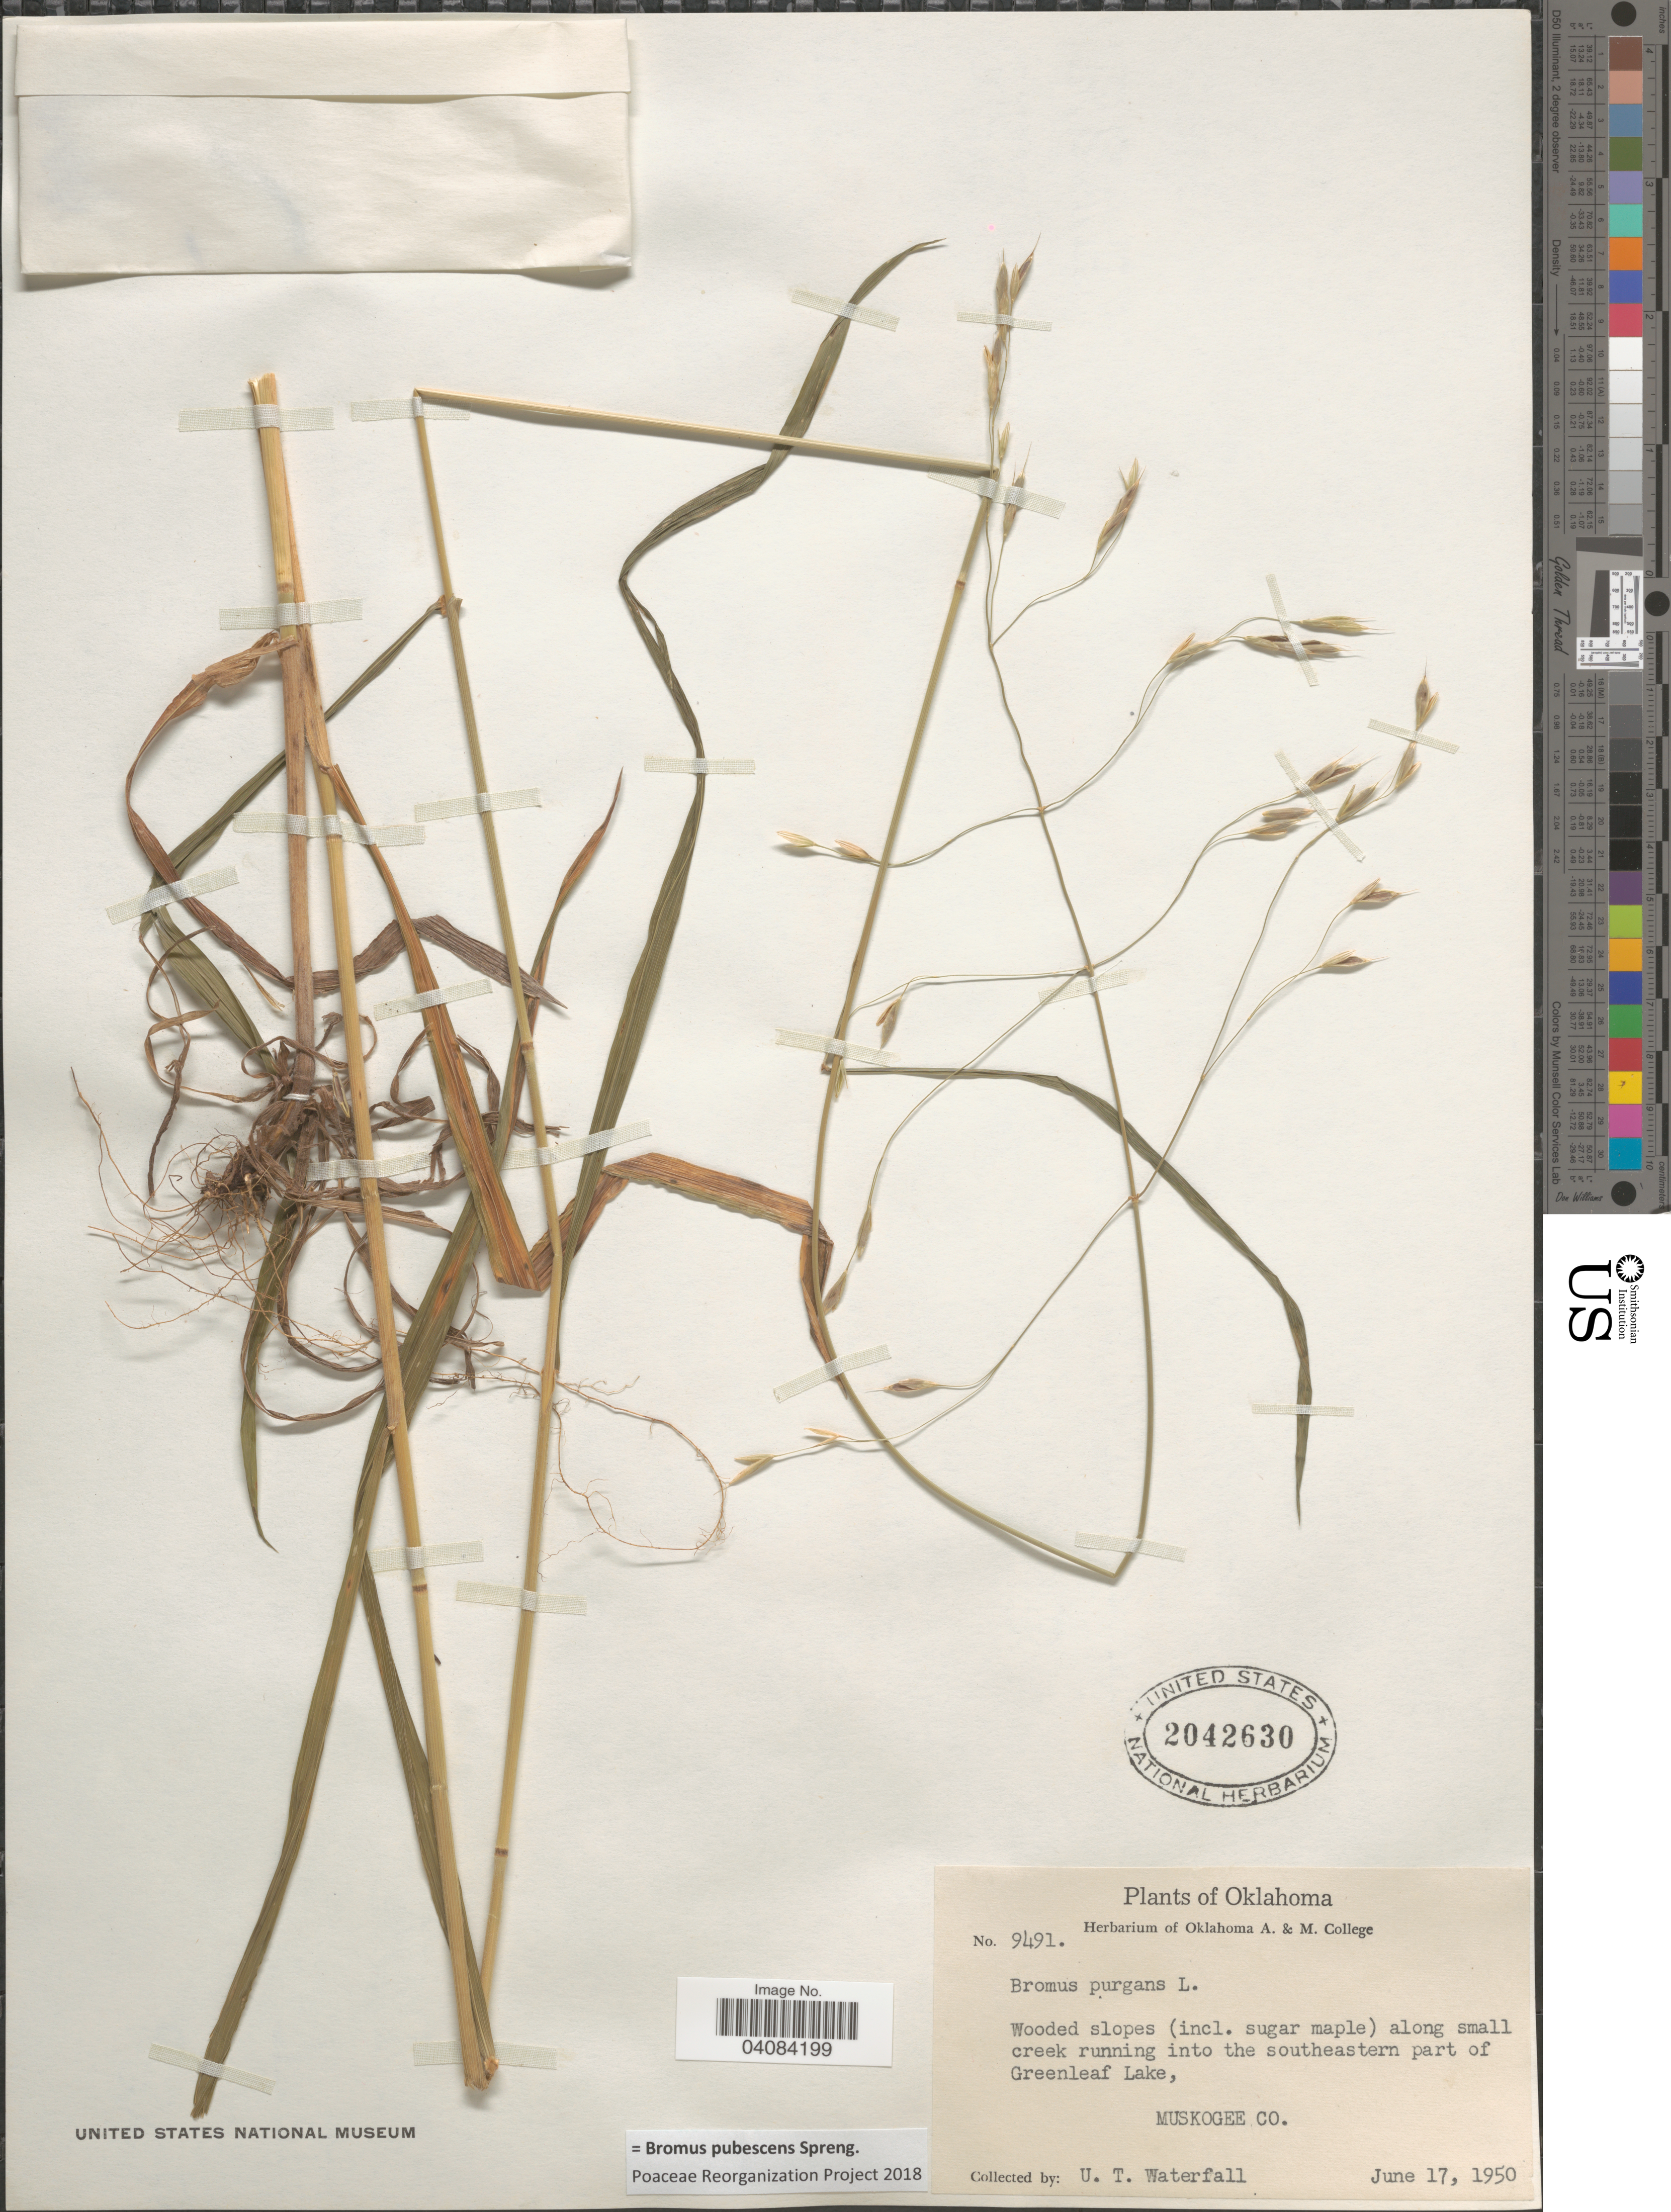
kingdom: Plantae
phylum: Tracheophyta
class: Liliopsida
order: Poales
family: Poaceae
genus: Bromus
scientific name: Bromus pubescens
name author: Muhl. ex Willd.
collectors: U. T. Waterfall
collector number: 9491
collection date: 1950-06-17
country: United States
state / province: Oklahoma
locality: Wooded slopes (incl. sugar maple) along small creek running into the southeastern part of Greenleaf Lake. Muskogee Co.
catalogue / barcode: US 2042630